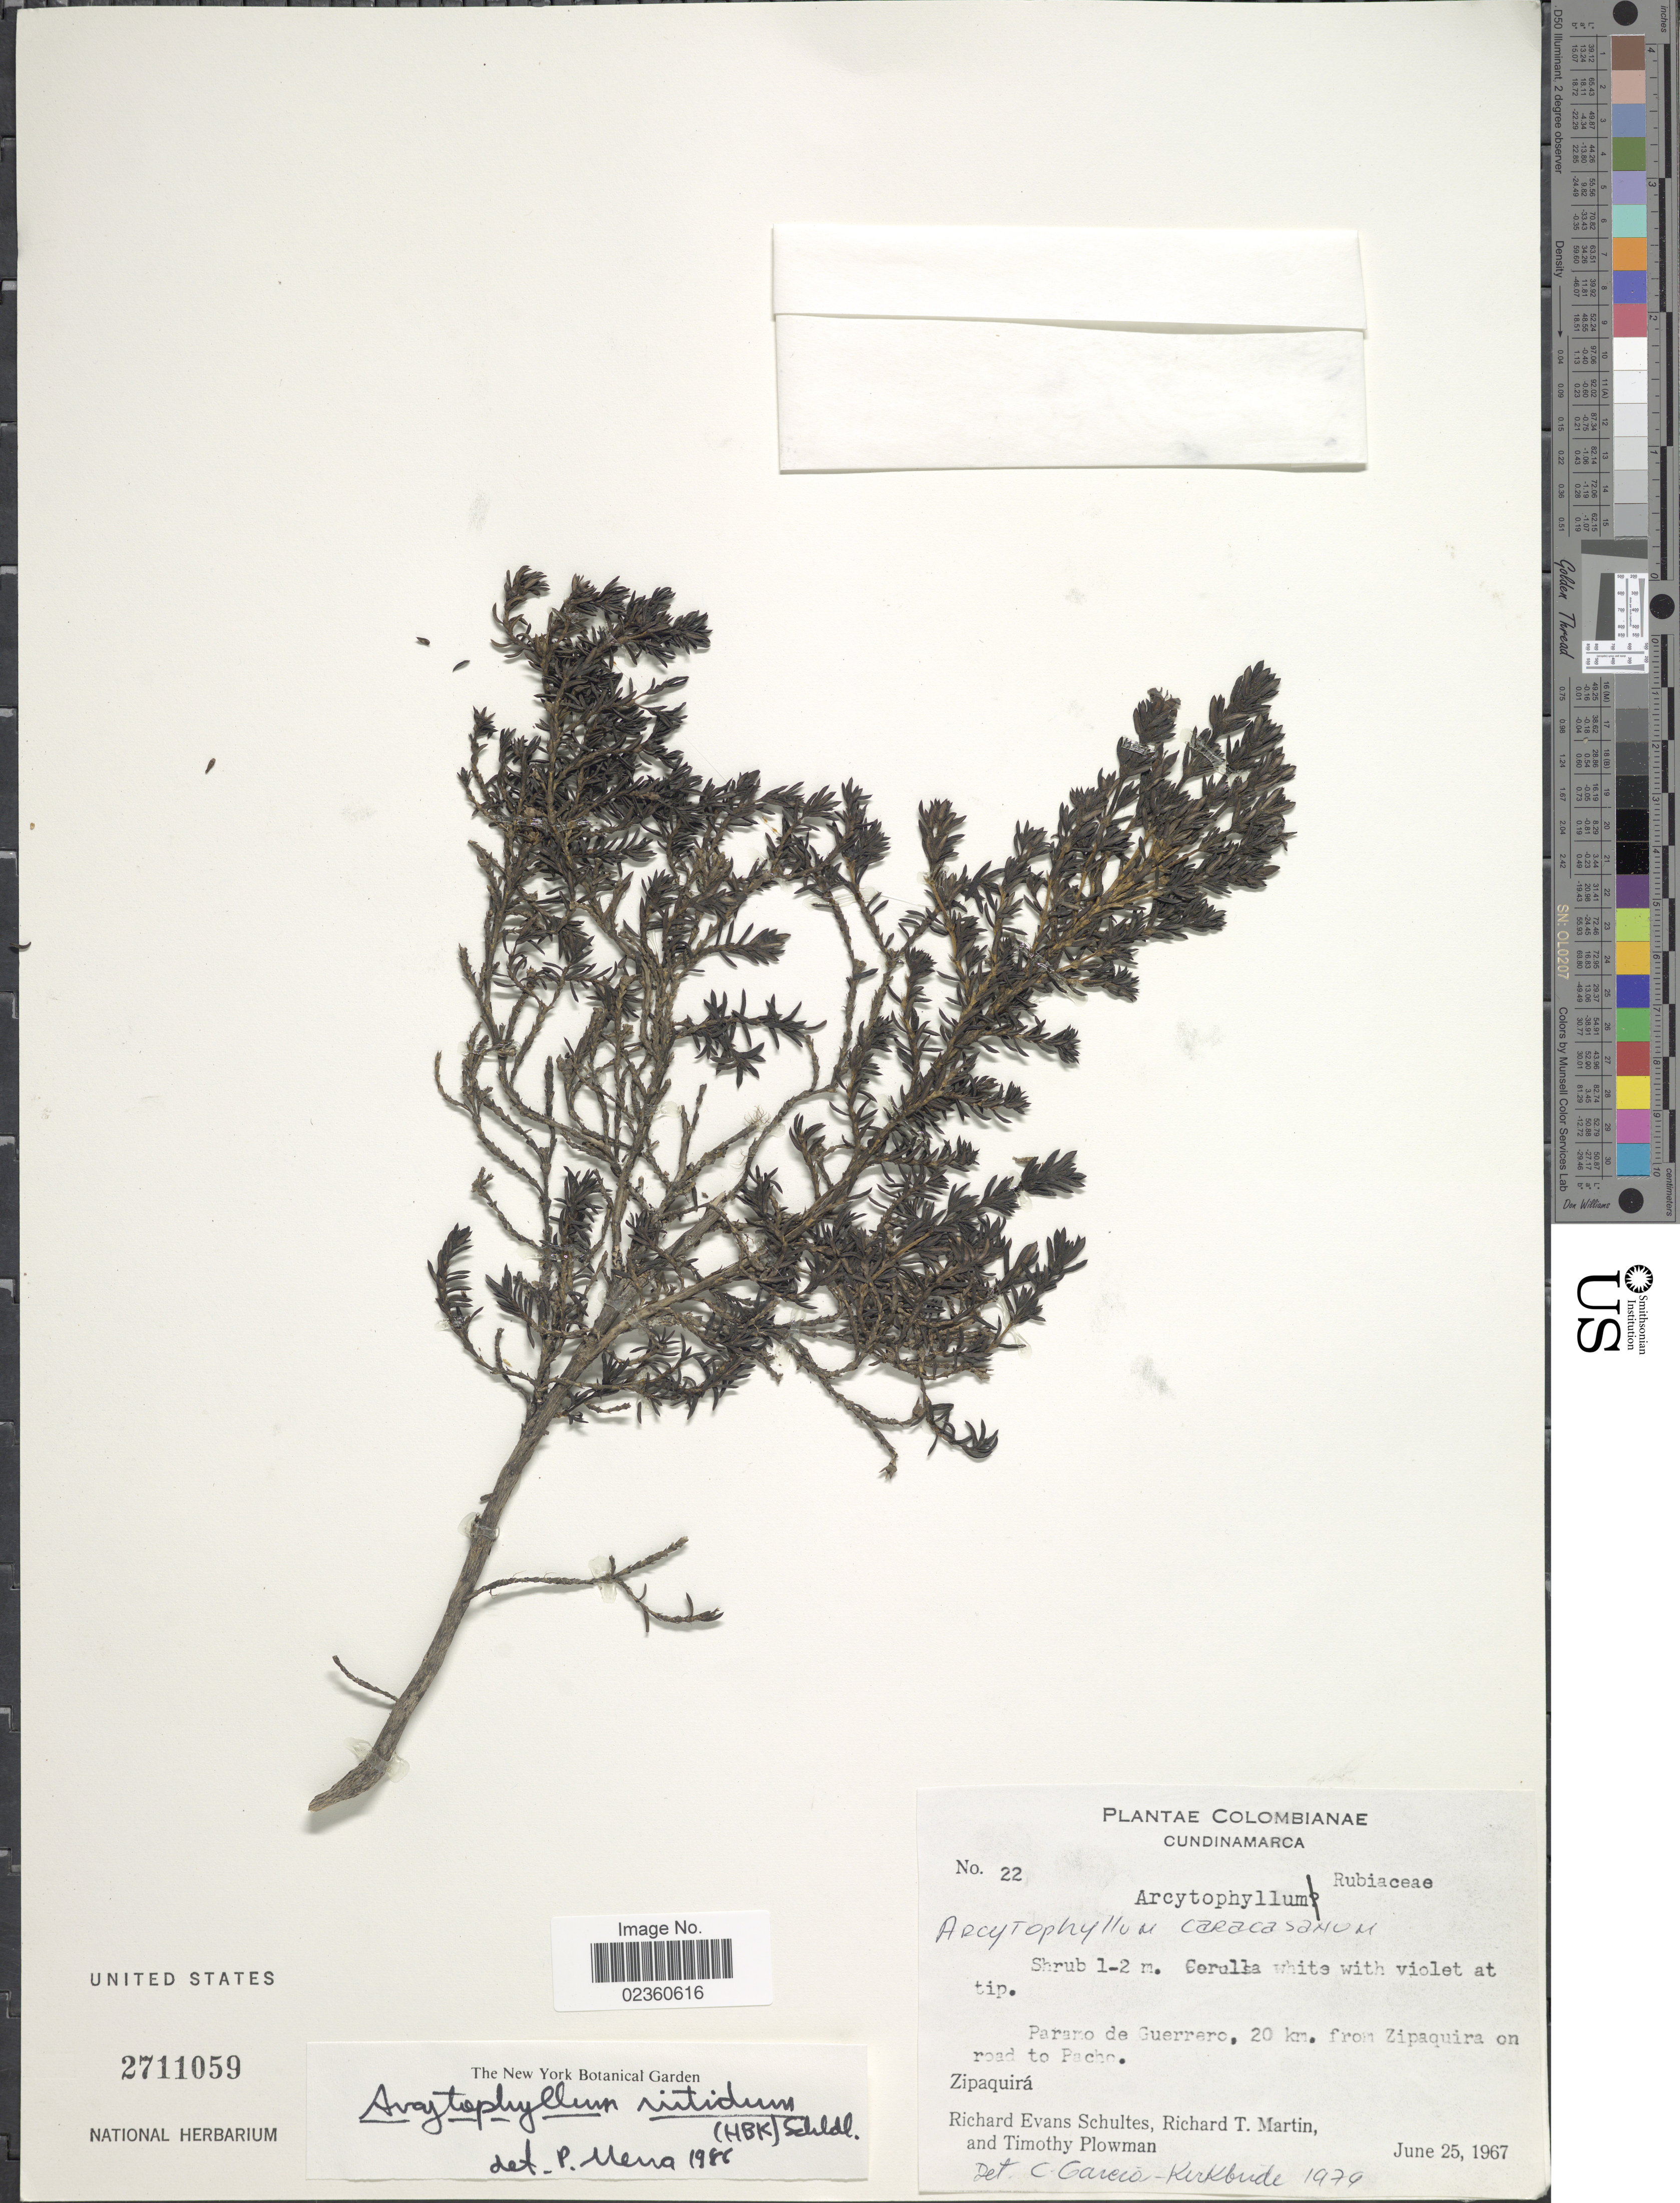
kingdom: Plantae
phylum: Tracheophyta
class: Magnoliopsida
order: Gentianales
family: Rubiaceae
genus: Arcytophyllum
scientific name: Arcytophyllum nitidum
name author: (Kunth) Schltdl.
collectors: R. E. Schultes, R. T. Martin & T. Plowman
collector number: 22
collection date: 1967-06-25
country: Colombia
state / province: Cundinamarca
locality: Paramo de Guerrero, 20 km from Zipaquira on road to Pache, Zipaquirá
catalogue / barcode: US 2711059